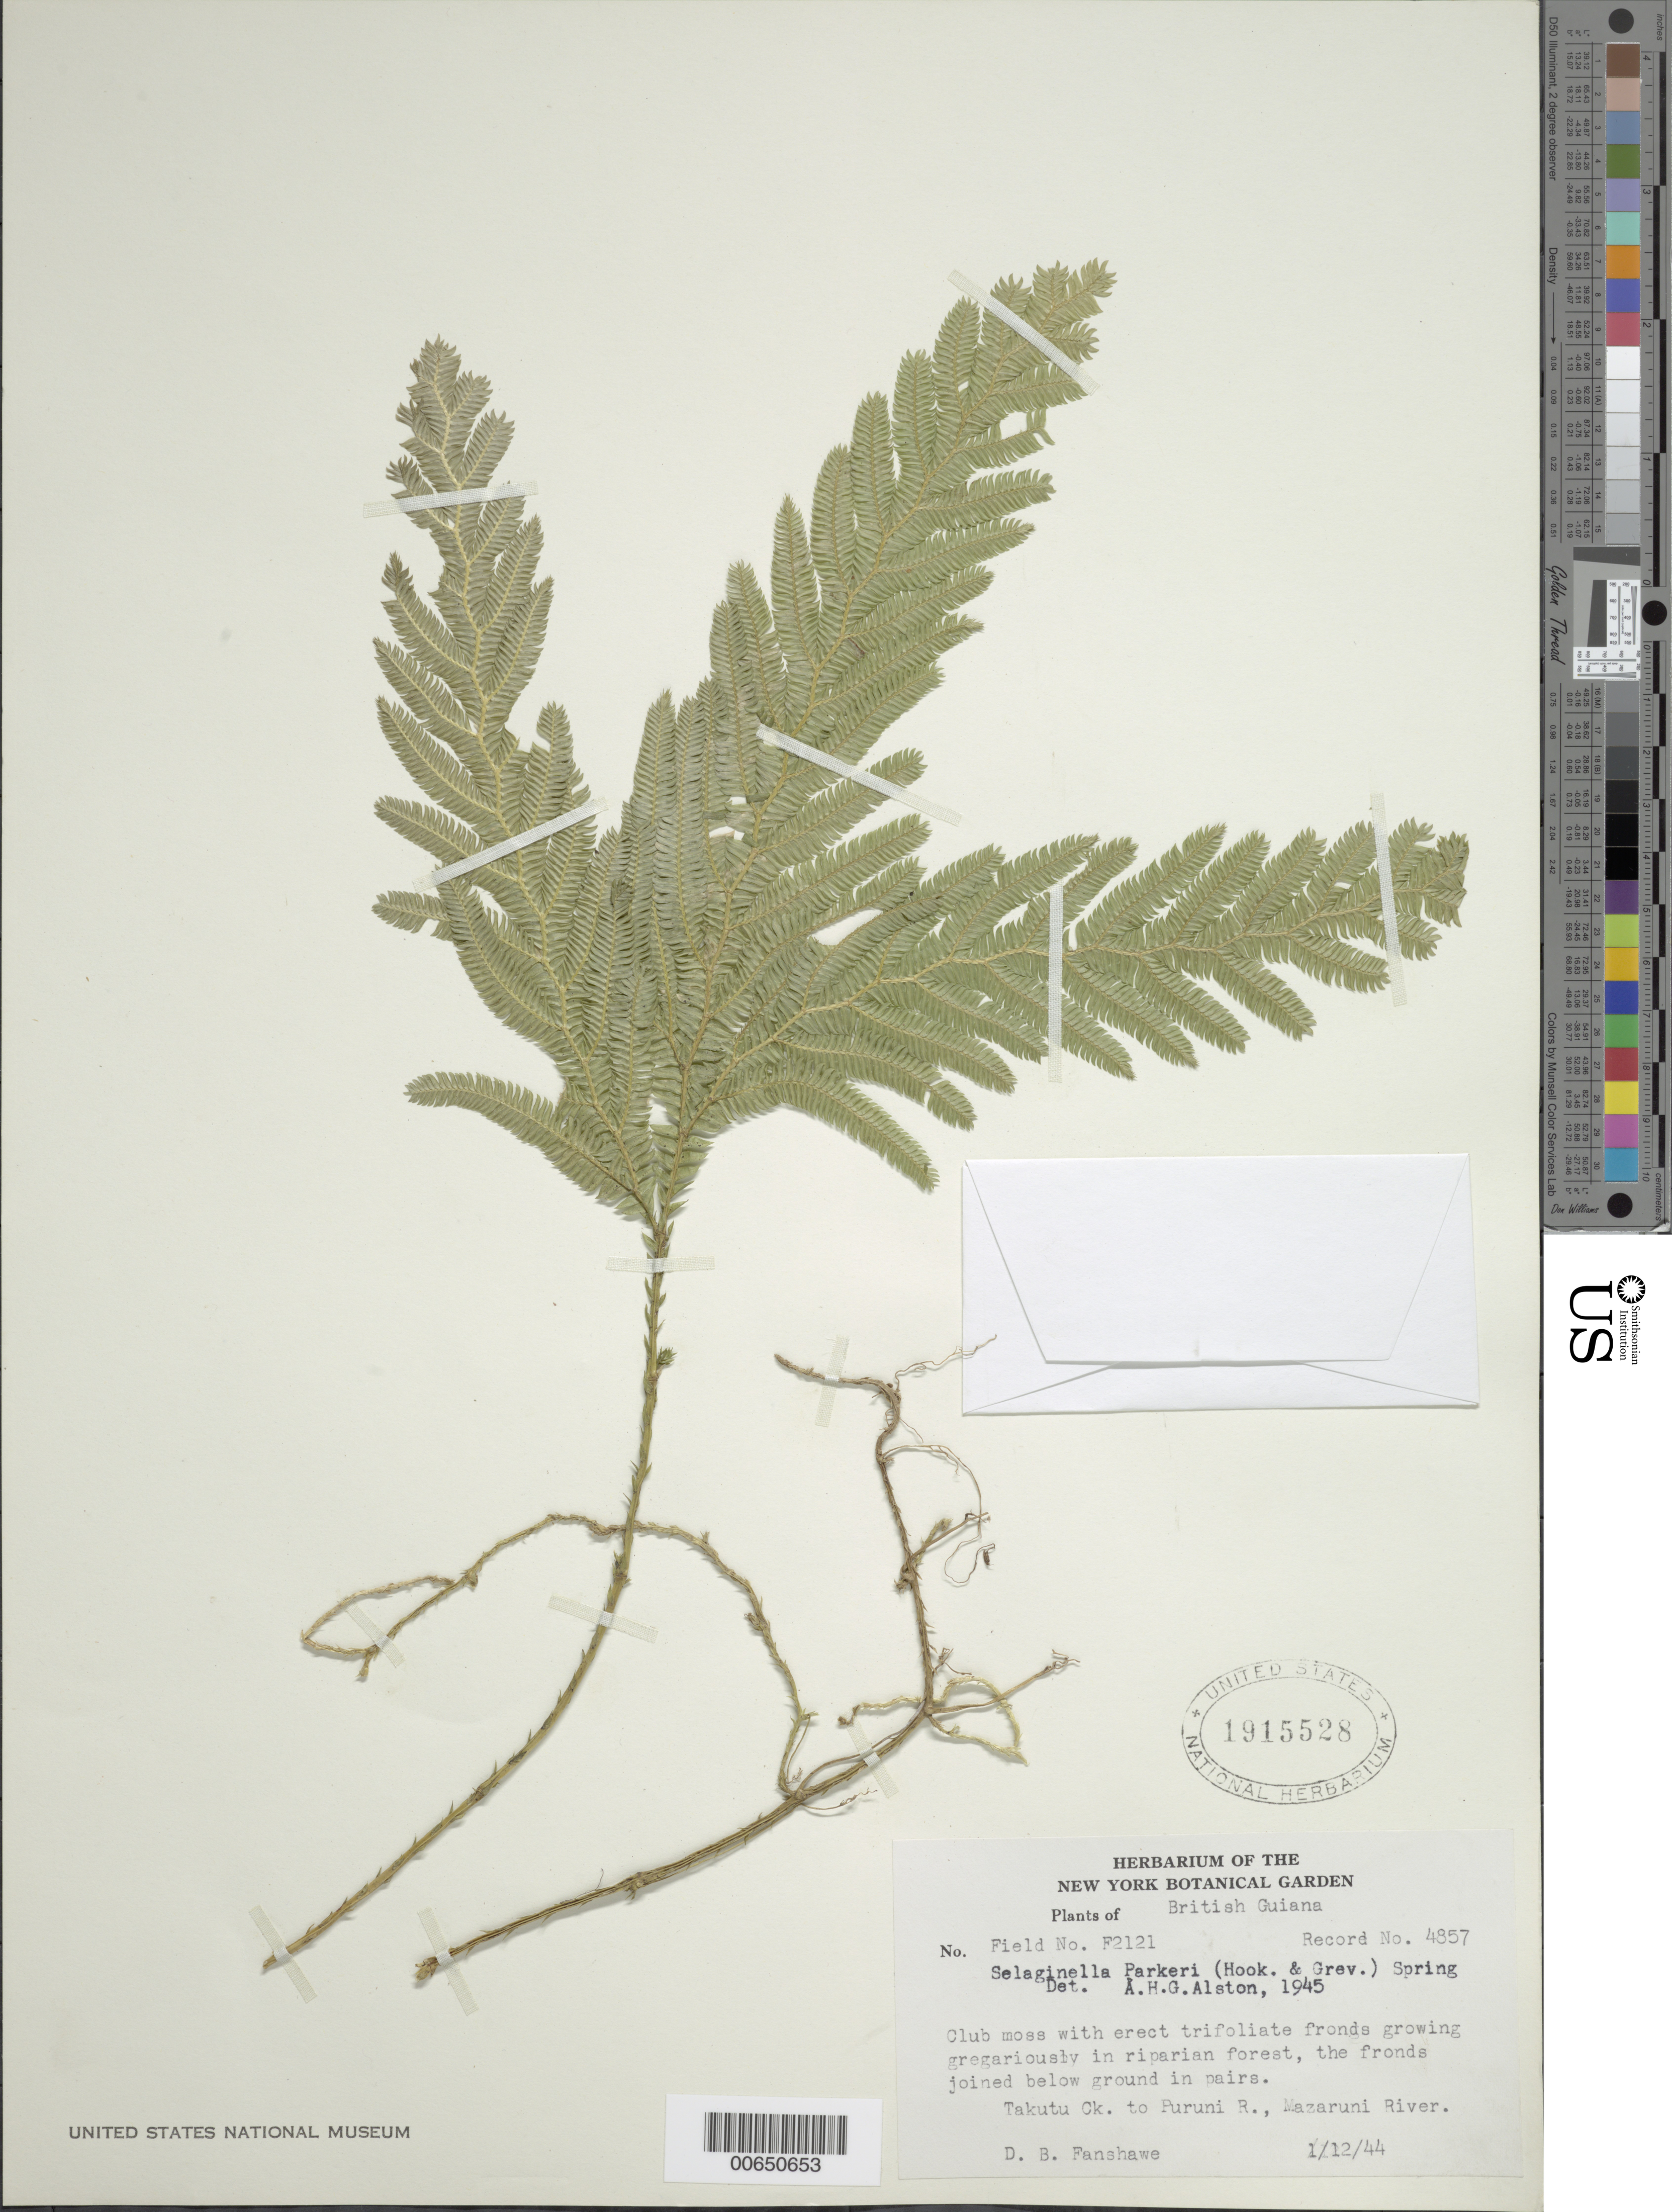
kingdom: Plantae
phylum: Tracheophyta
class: Lycopodiopsida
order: Selaginellales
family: Selaginellaceae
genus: Selaginella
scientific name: Selaginella parkeri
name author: (Hook. & Grev.) Spring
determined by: Alston, A. H. G.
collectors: D. B. Fanshawe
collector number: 2121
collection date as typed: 1-Dec-44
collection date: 1944-12-01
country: Guyana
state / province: Cuyuni-Mazaruni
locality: Takutu Creek to Puruni River, Mazaruni River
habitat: Riparian forest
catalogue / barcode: US 1915528